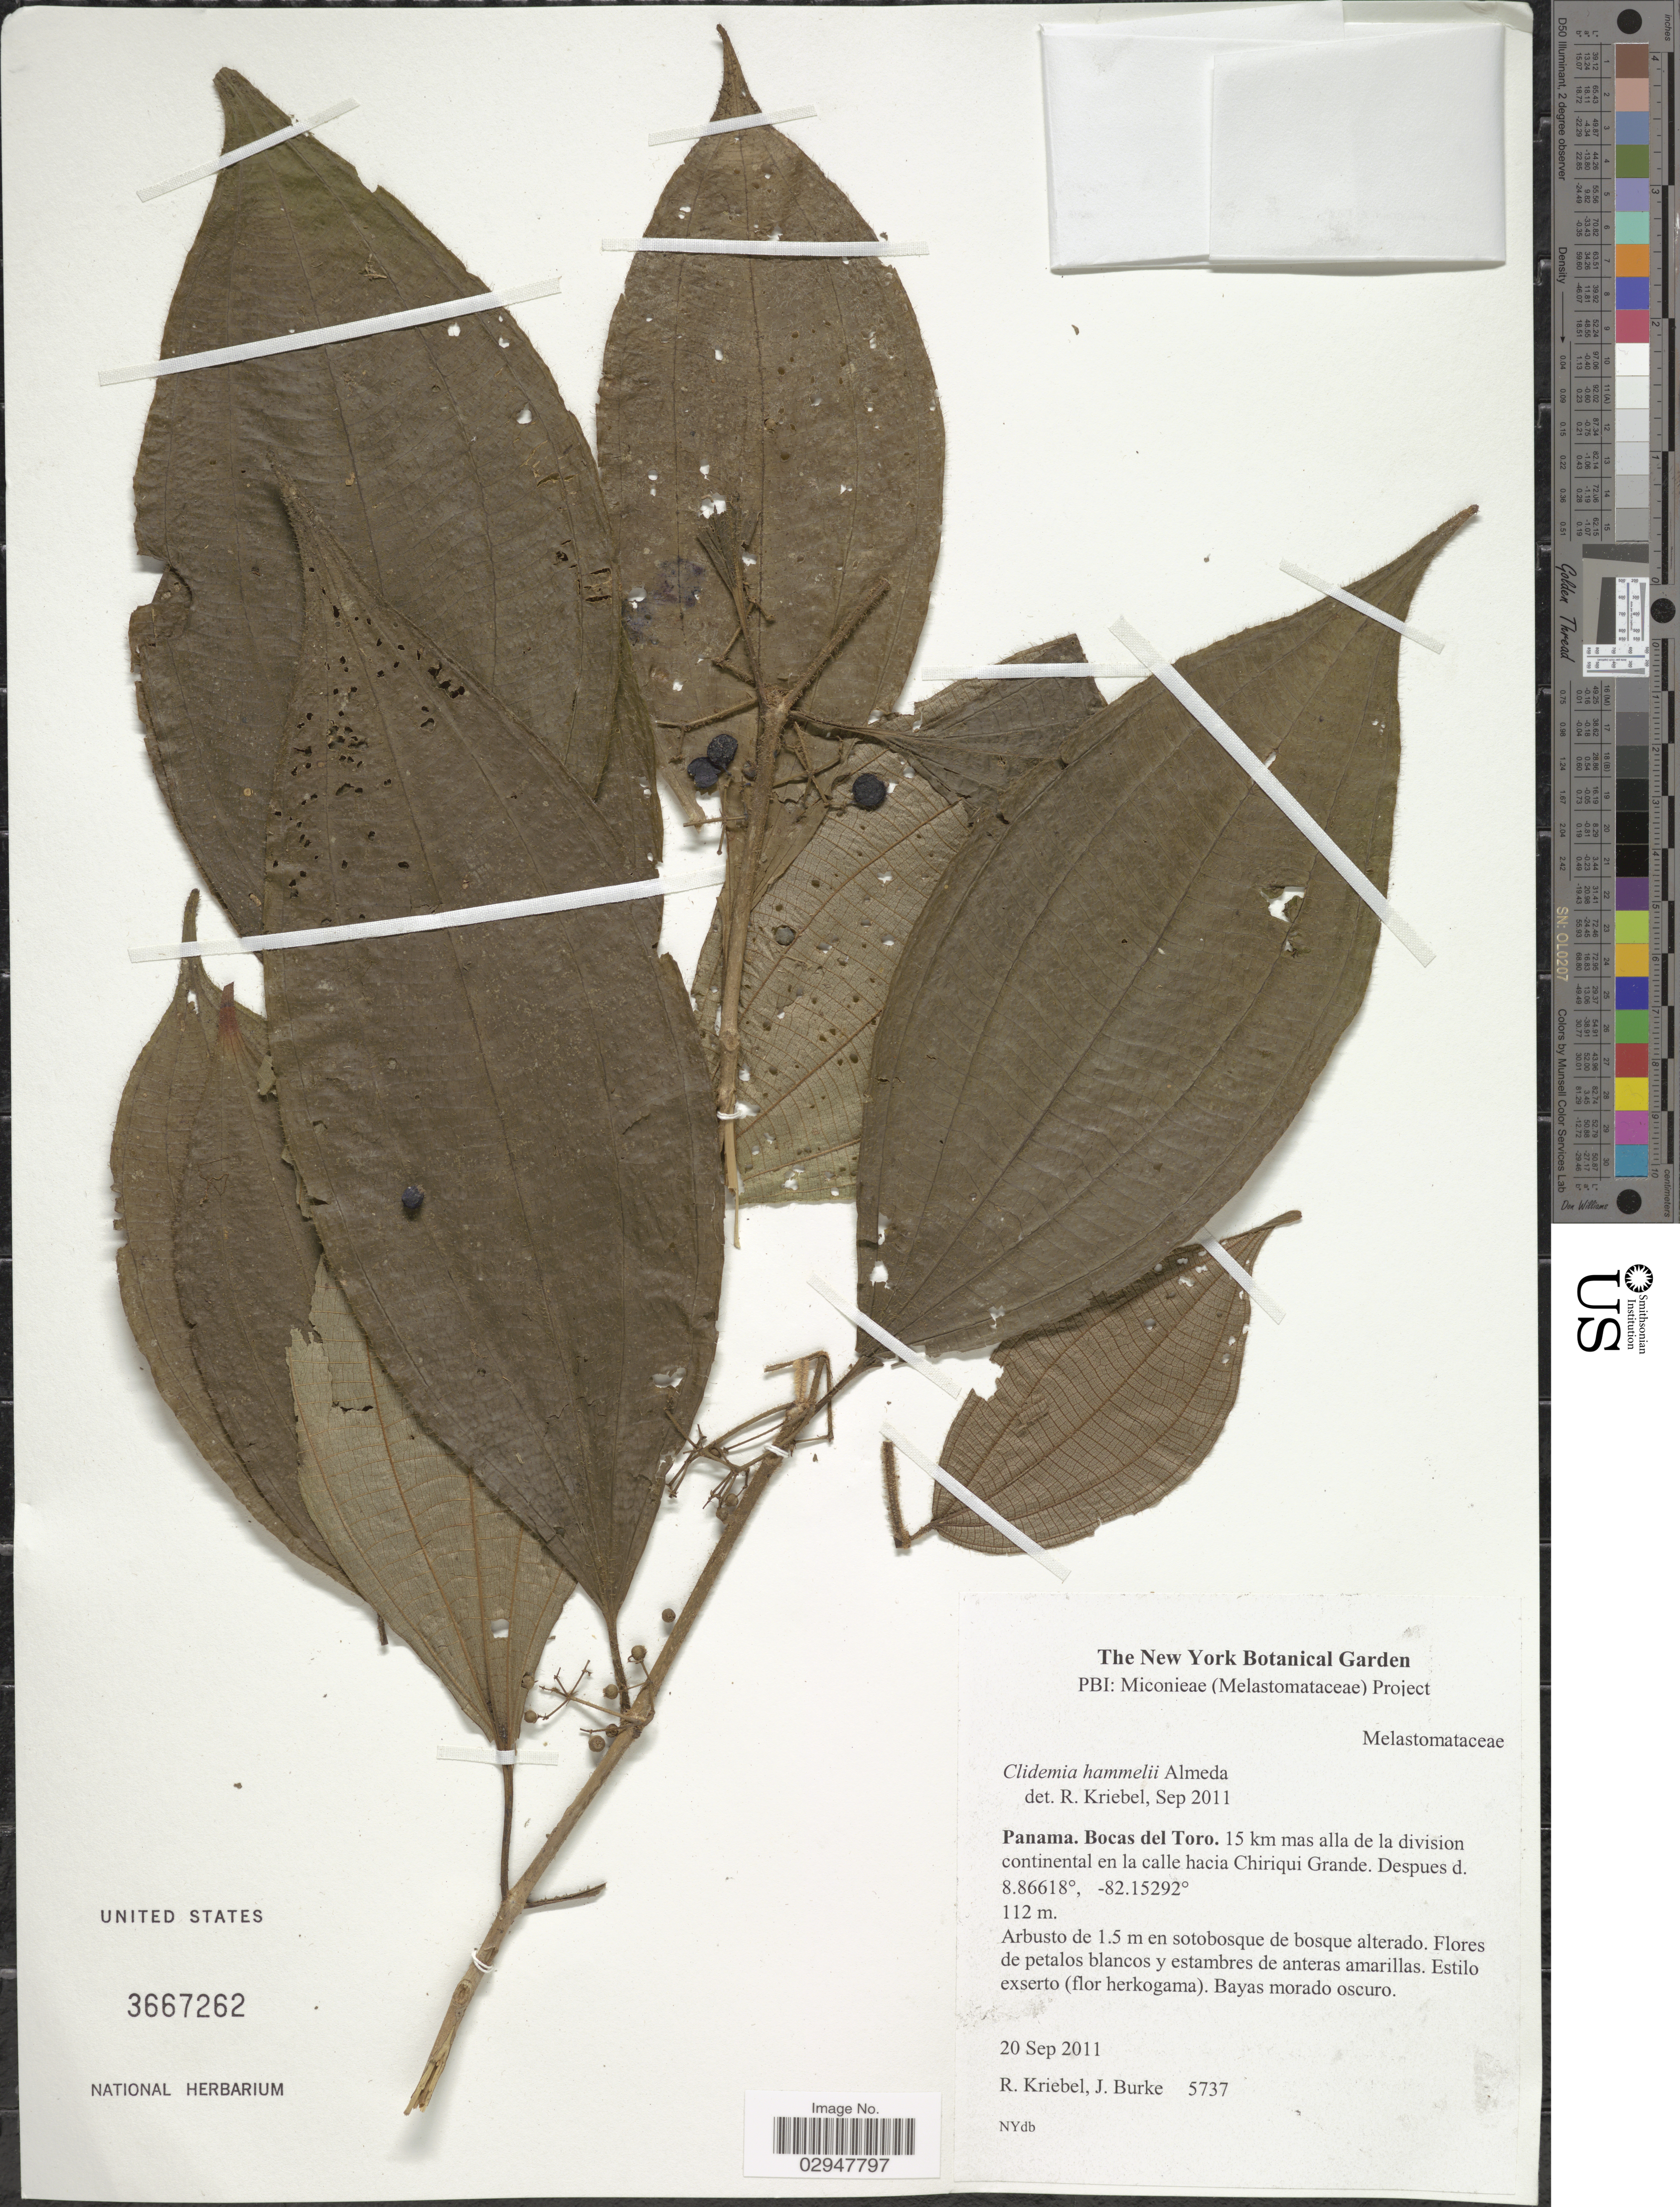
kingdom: Plantae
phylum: Tracheophyta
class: Magnoliopsida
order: Myrtales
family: Melastomataceae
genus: Clidemia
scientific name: Clidemia hammelii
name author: Almeda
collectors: R. Kriebel & J. Burke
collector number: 5737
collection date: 2011-09-20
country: Panama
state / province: Bocas del Toro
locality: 15 km mas alla de la division continental en la calle hacia Chiriqui Grande, Despues d.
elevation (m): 112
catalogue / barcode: US 3667262